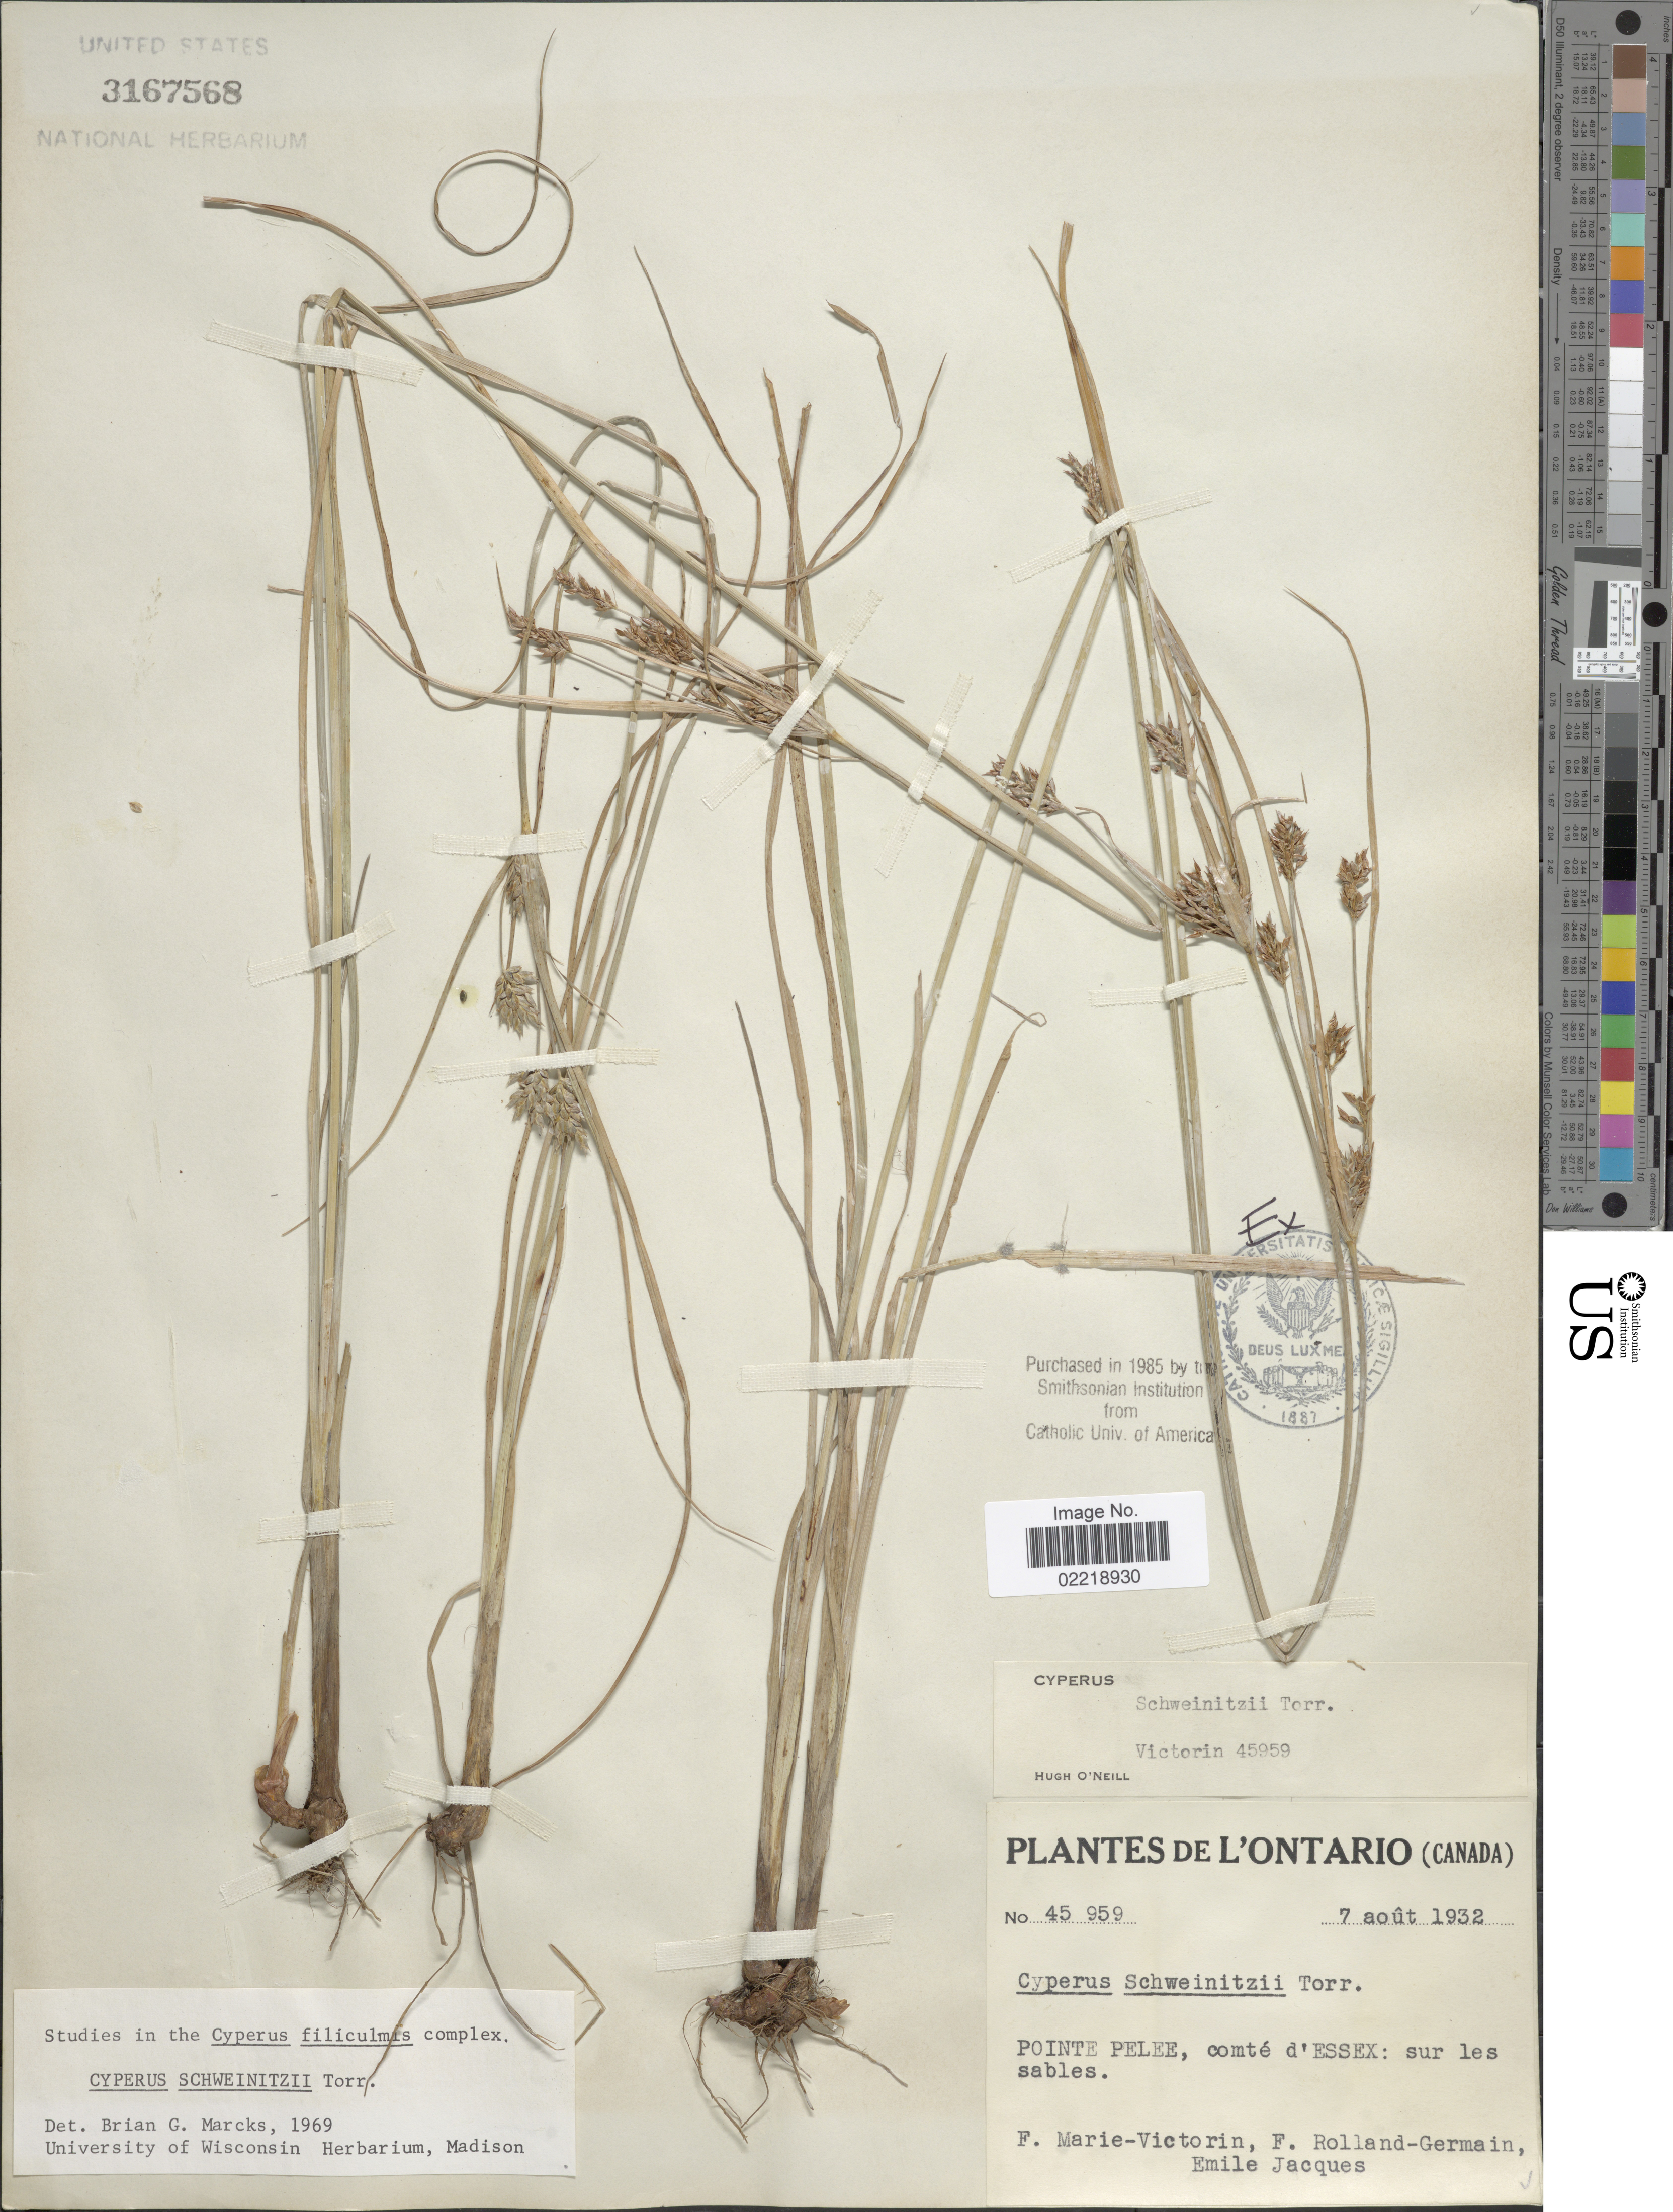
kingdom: Plantae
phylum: Tracheophyta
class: Liliopsida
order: Poales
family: Cyperaceae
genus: Cyperus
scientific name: Cyperus schweinitzii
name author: Torr.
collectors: F. Marie-Victorin, Rolland-Germain & E. Jacques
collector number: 45959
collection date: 1932-08-07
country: Canada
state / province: Ontario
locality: Pointe Pelee, comté d'Essex: sur les sables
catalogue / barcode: US 3167568